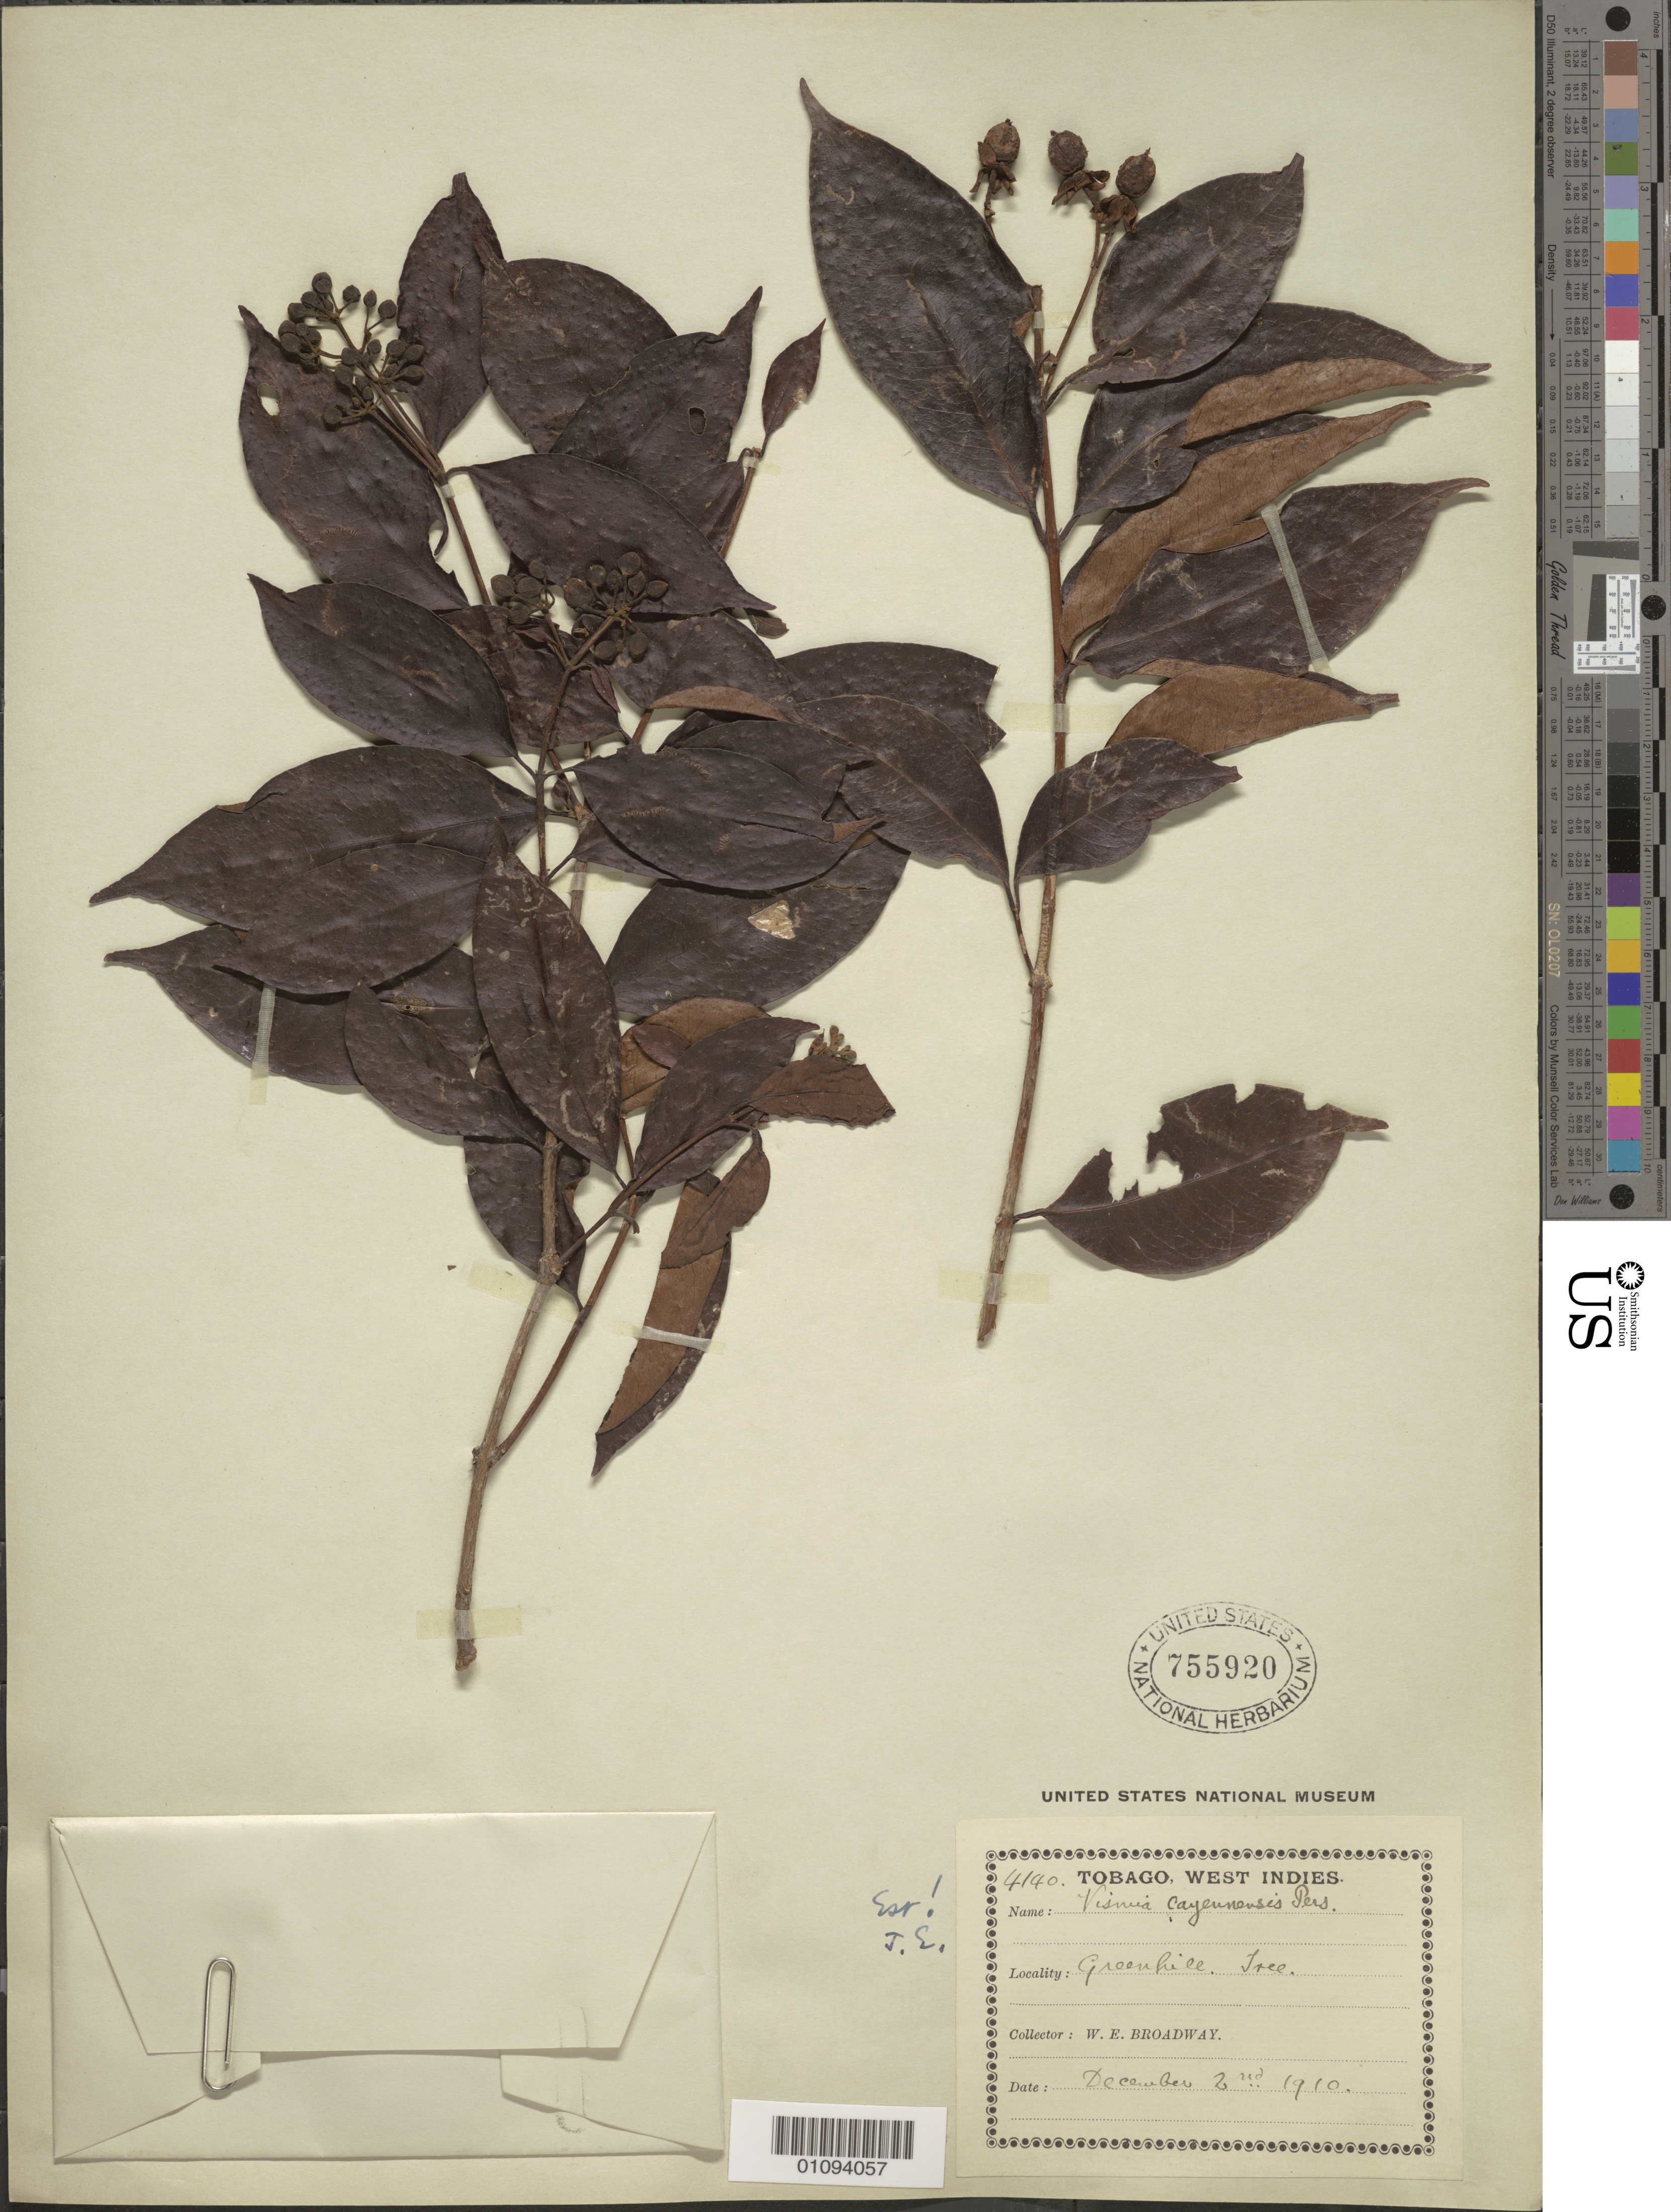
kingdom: Plantae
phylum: Tracheophyta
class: Magnoliopsida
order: Malpighiales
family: Hypericaceae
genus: Vismia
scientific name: Vismia cayennensis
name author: (Jacq.) Pers.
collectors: W. E. Broadway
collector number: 4140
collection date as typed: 02 Dec 1910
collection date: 1910-12-02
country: Trinidad and Tobago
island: Tobago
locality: Green Hill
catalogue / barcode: US 755920